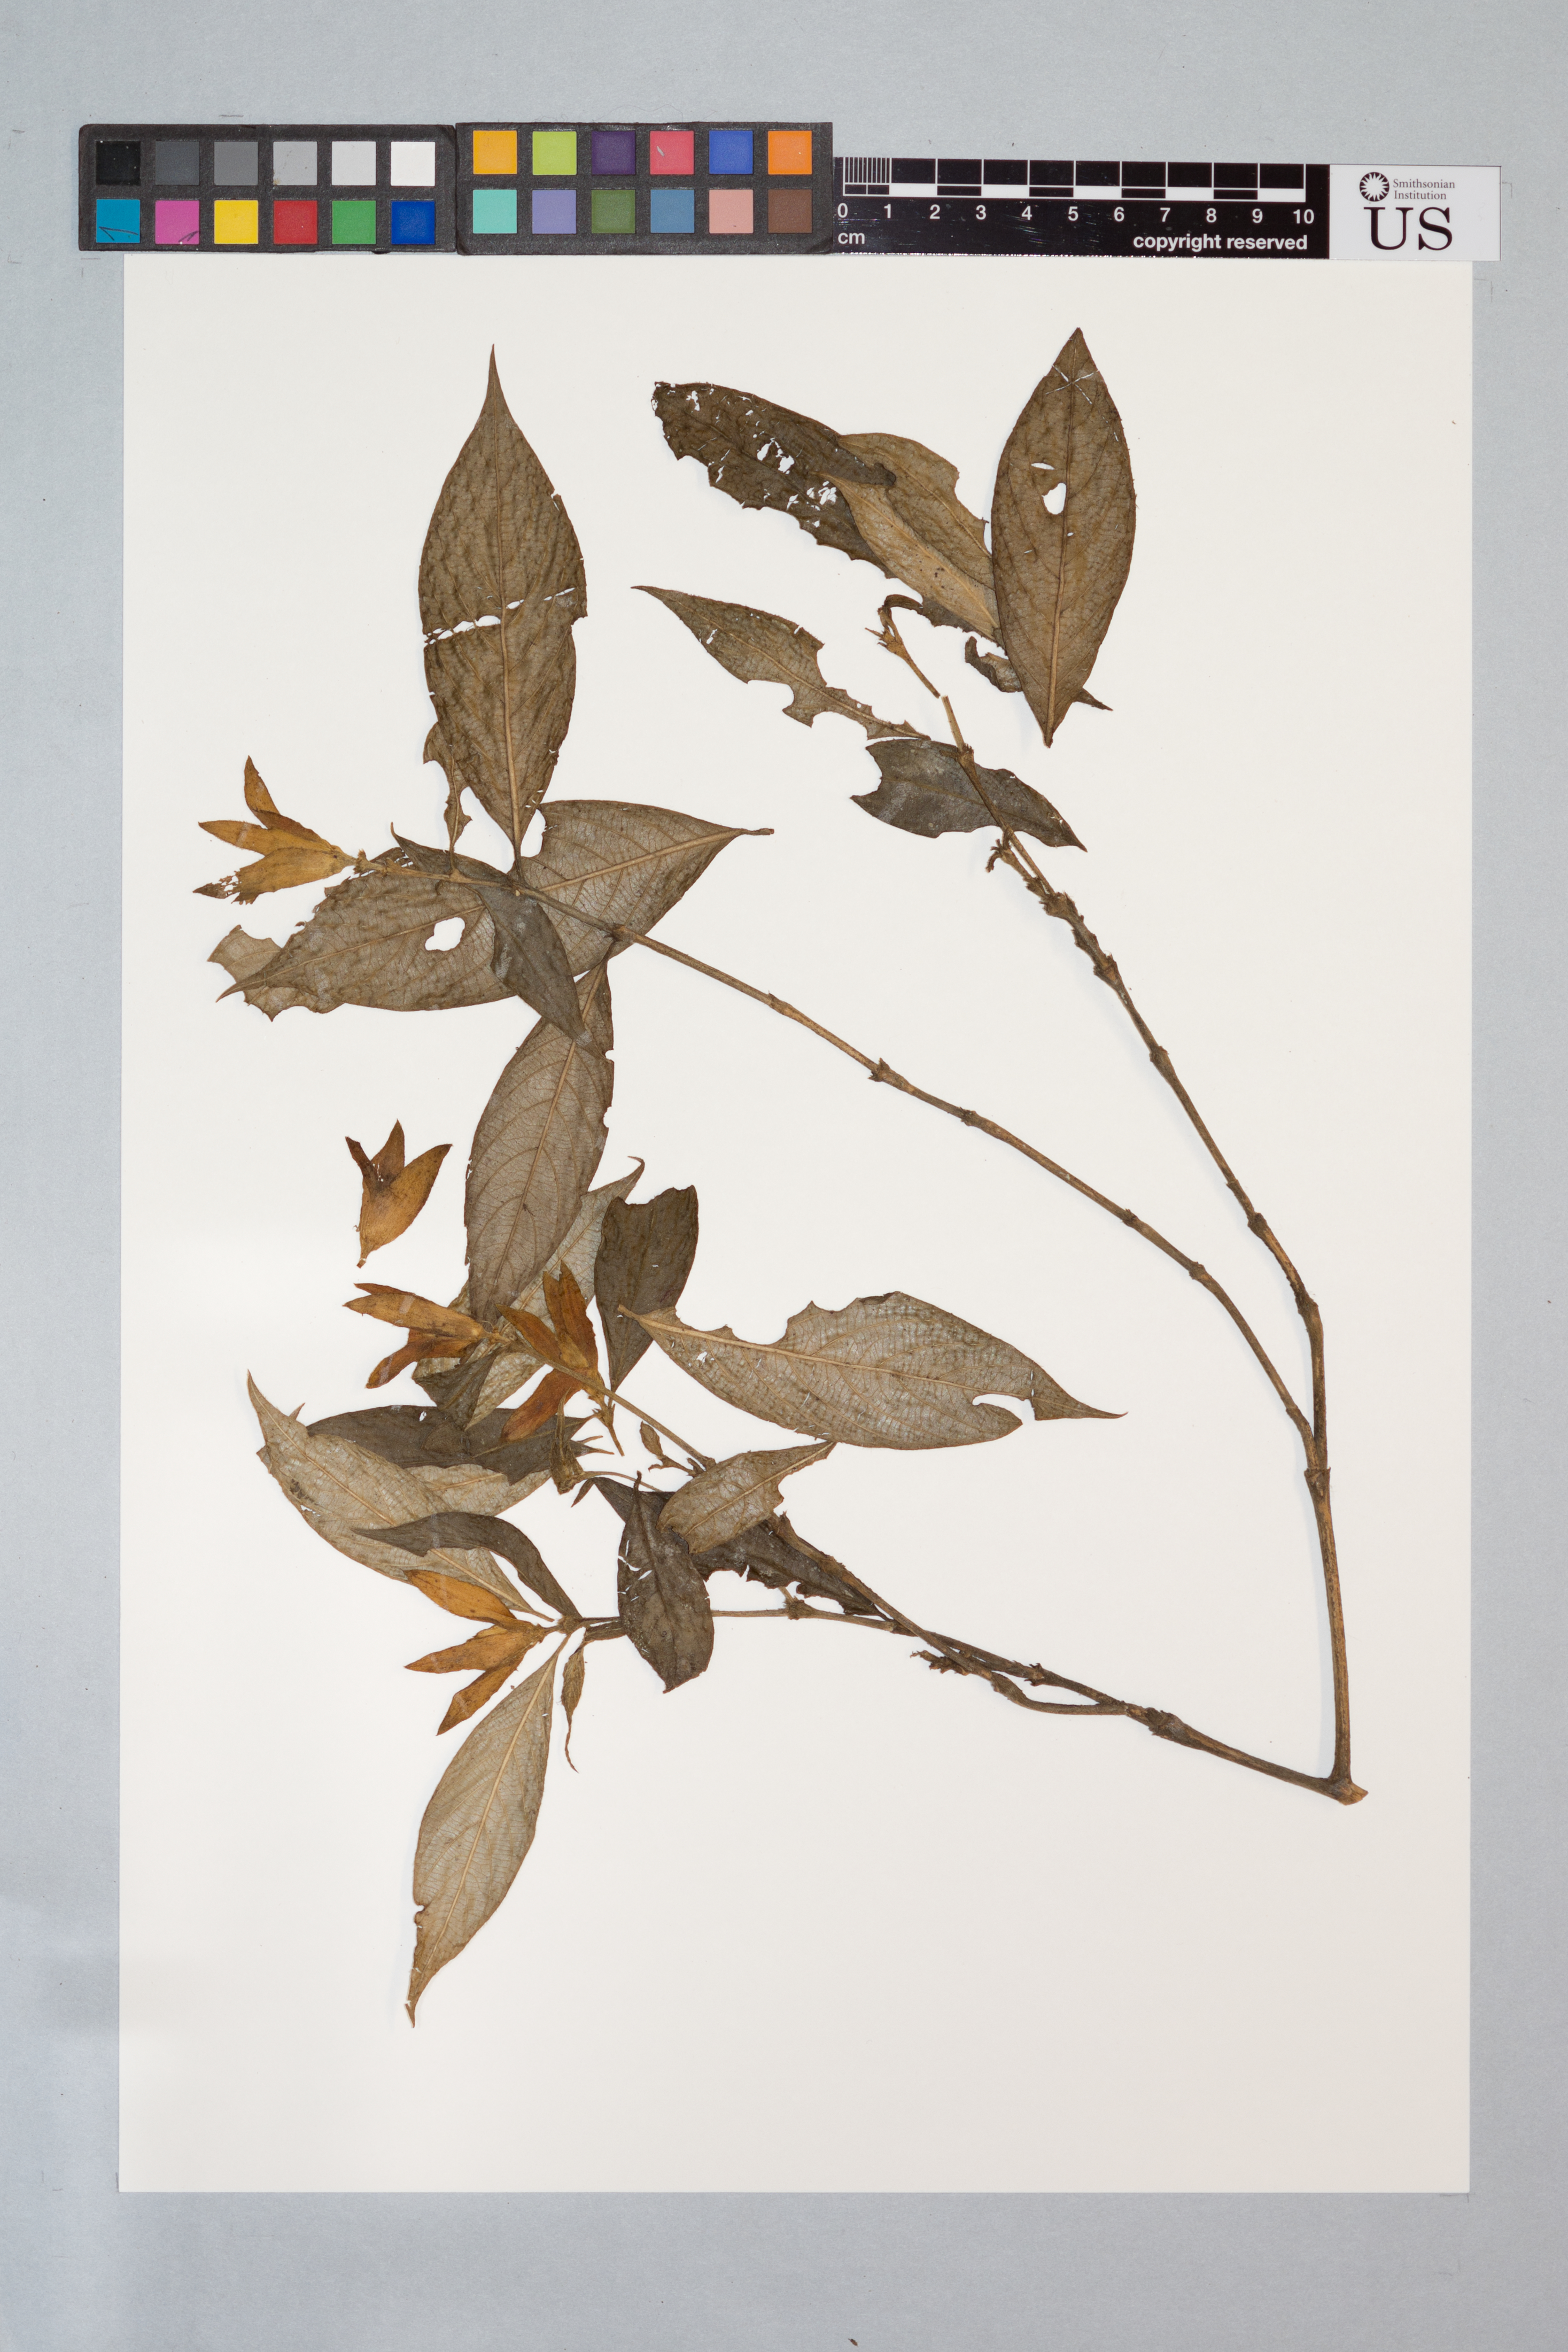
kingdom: Plantae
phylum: Tracheophyta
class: Magnoliopsida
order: Gentianales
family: Rubiaceae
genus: Psychotria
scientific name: Psychotria potaroensis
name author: (Sandwith) Steyerm.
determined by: Kirkbride, J. H.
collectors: J. J. Pipoly & G. Gharbarran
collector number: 10058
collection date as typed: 27 January 1987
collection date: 1987-01-27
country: Guyana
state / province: Potaro-Siparuni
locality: Kaieteur National Park; vicinity of Tukeit, opposite Tukeit Cr. Also along trail to Johnson's View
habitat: Tall mixed forest; cloud forest and gallery forest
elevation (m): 94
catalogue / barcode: US 3270347